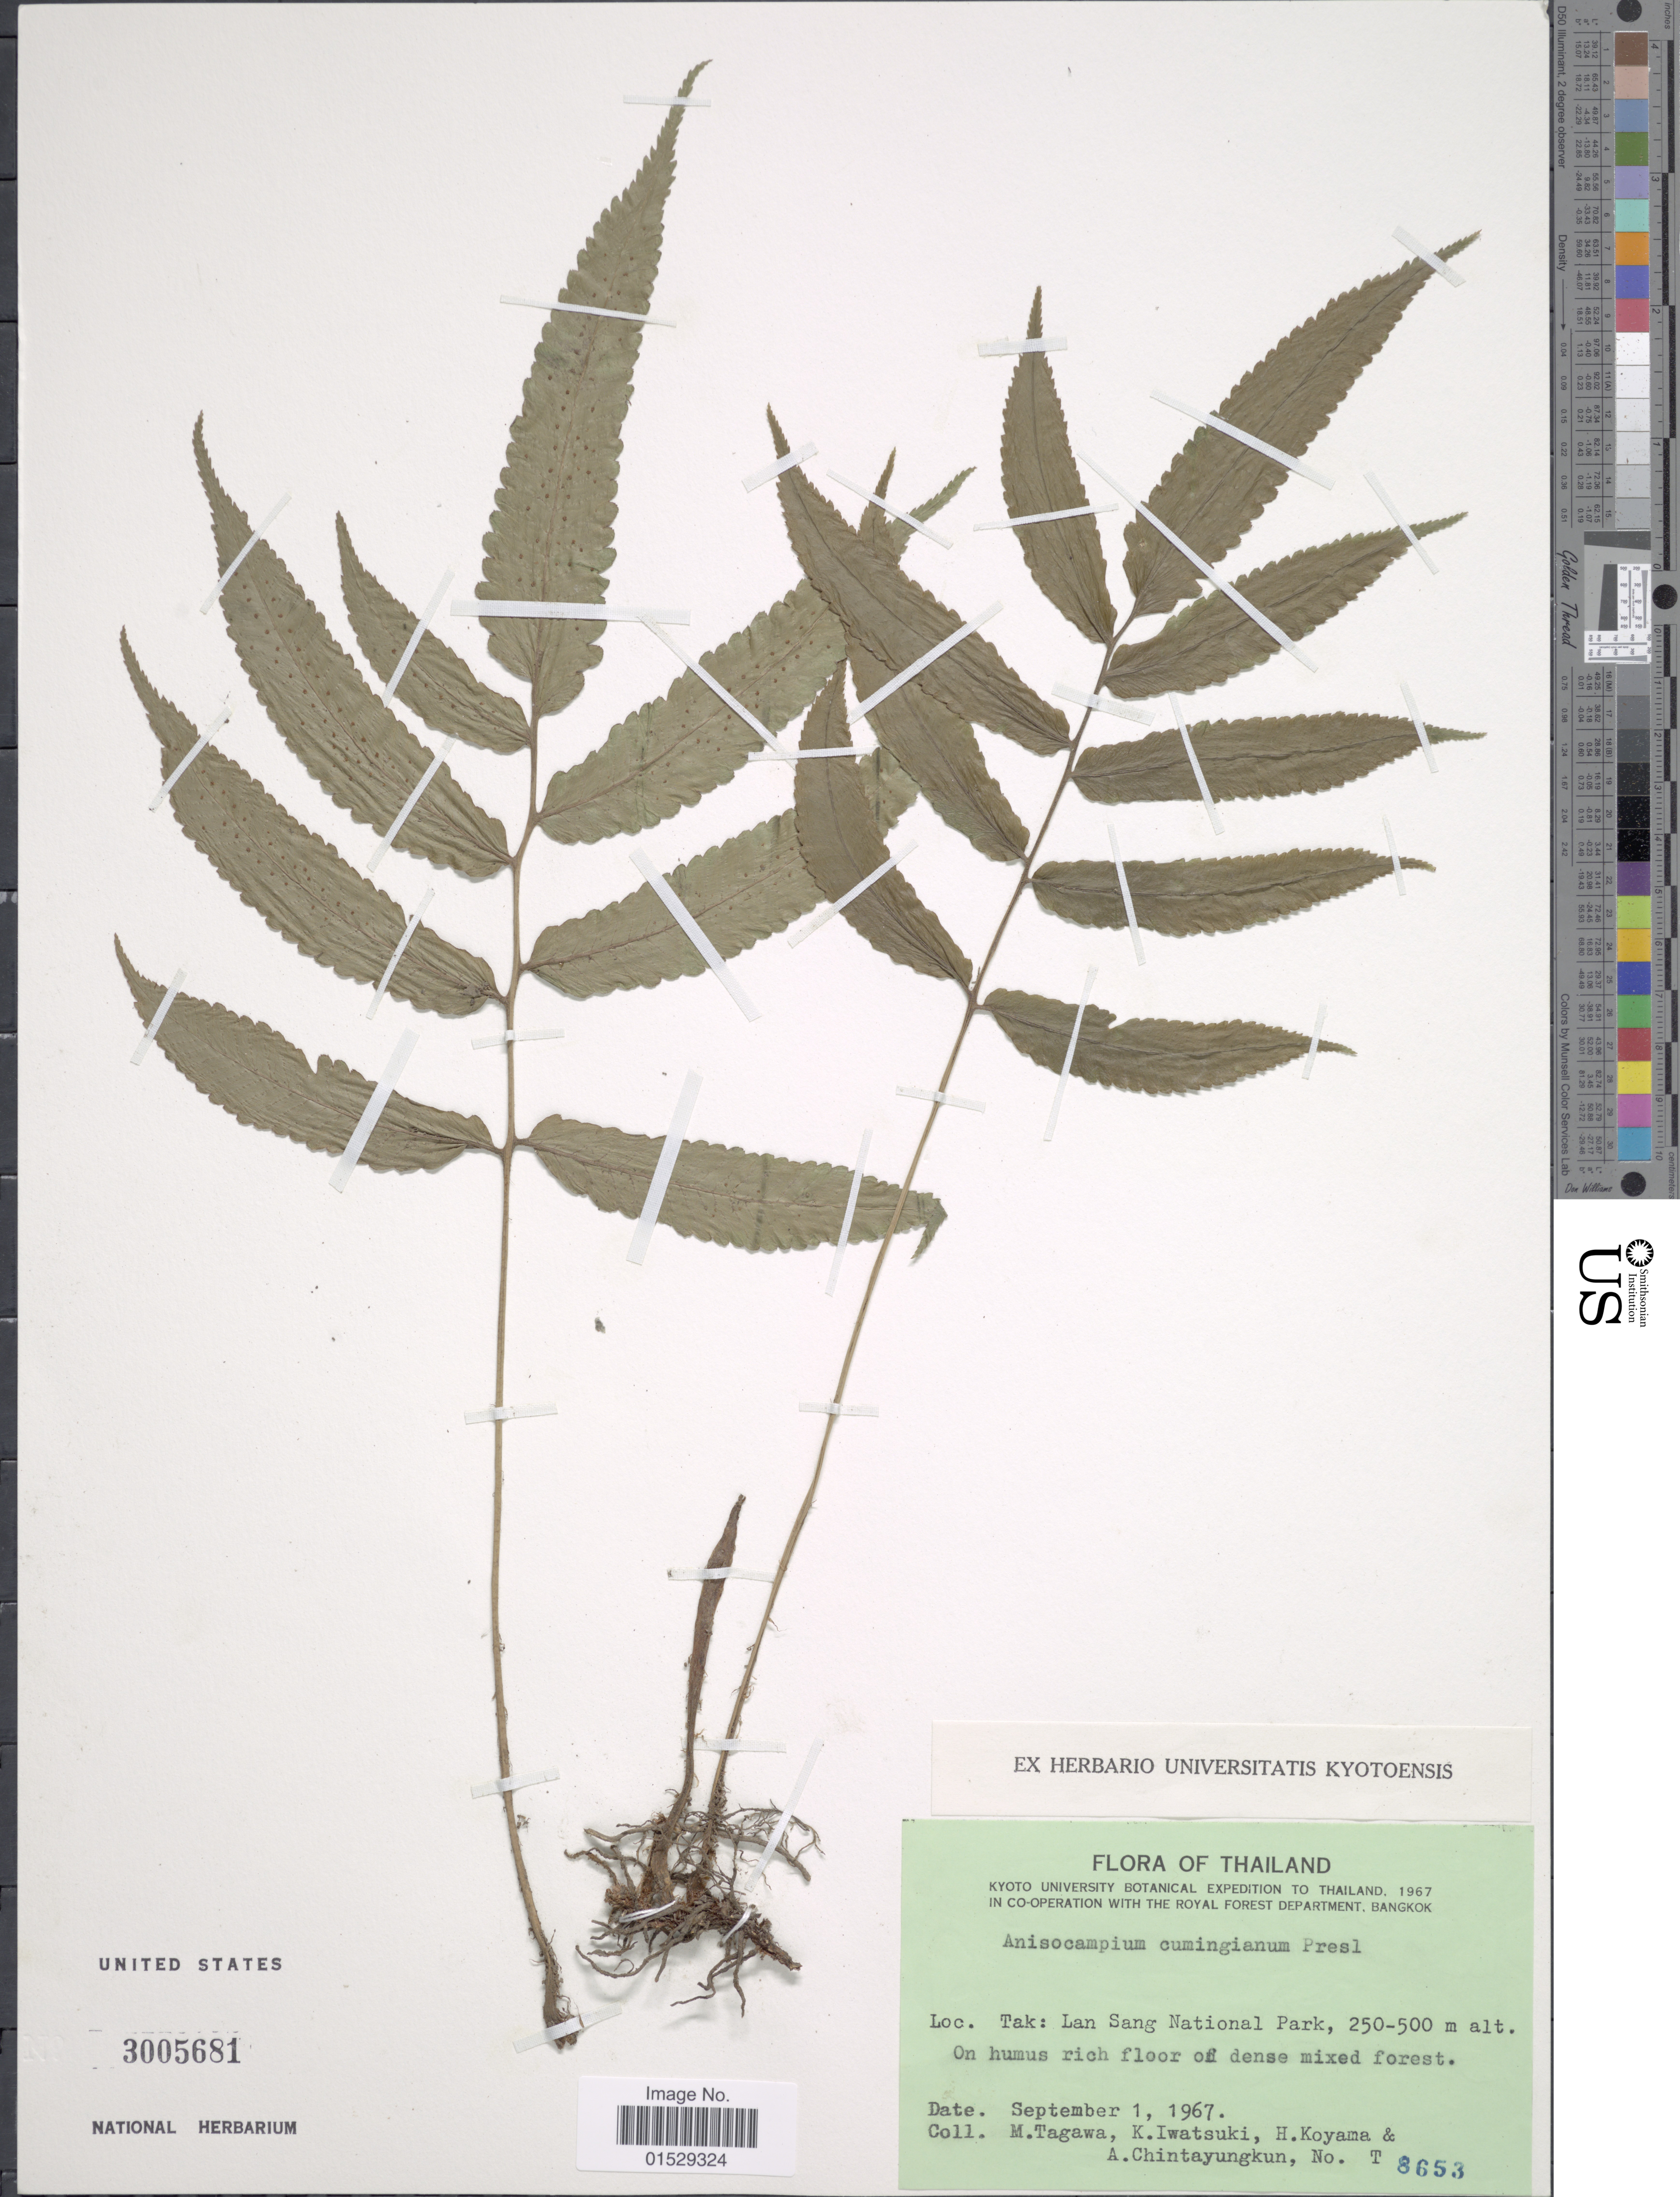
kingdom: Plantae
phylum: Tracheophyta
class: Polypodiopsida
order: Polypodiales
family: Athyriaceae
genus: Anisocampium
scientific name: Anisocampium cumingianum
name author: C. Presl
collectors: M. Tagawa, K. Iwatsuki, H. Koyama & A. Chintayungkun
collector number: T8653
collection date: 1967-09-01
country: Thailand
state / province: Tak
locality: Tak; Lan Sang National Park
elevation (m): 250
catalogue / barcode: US 3005681